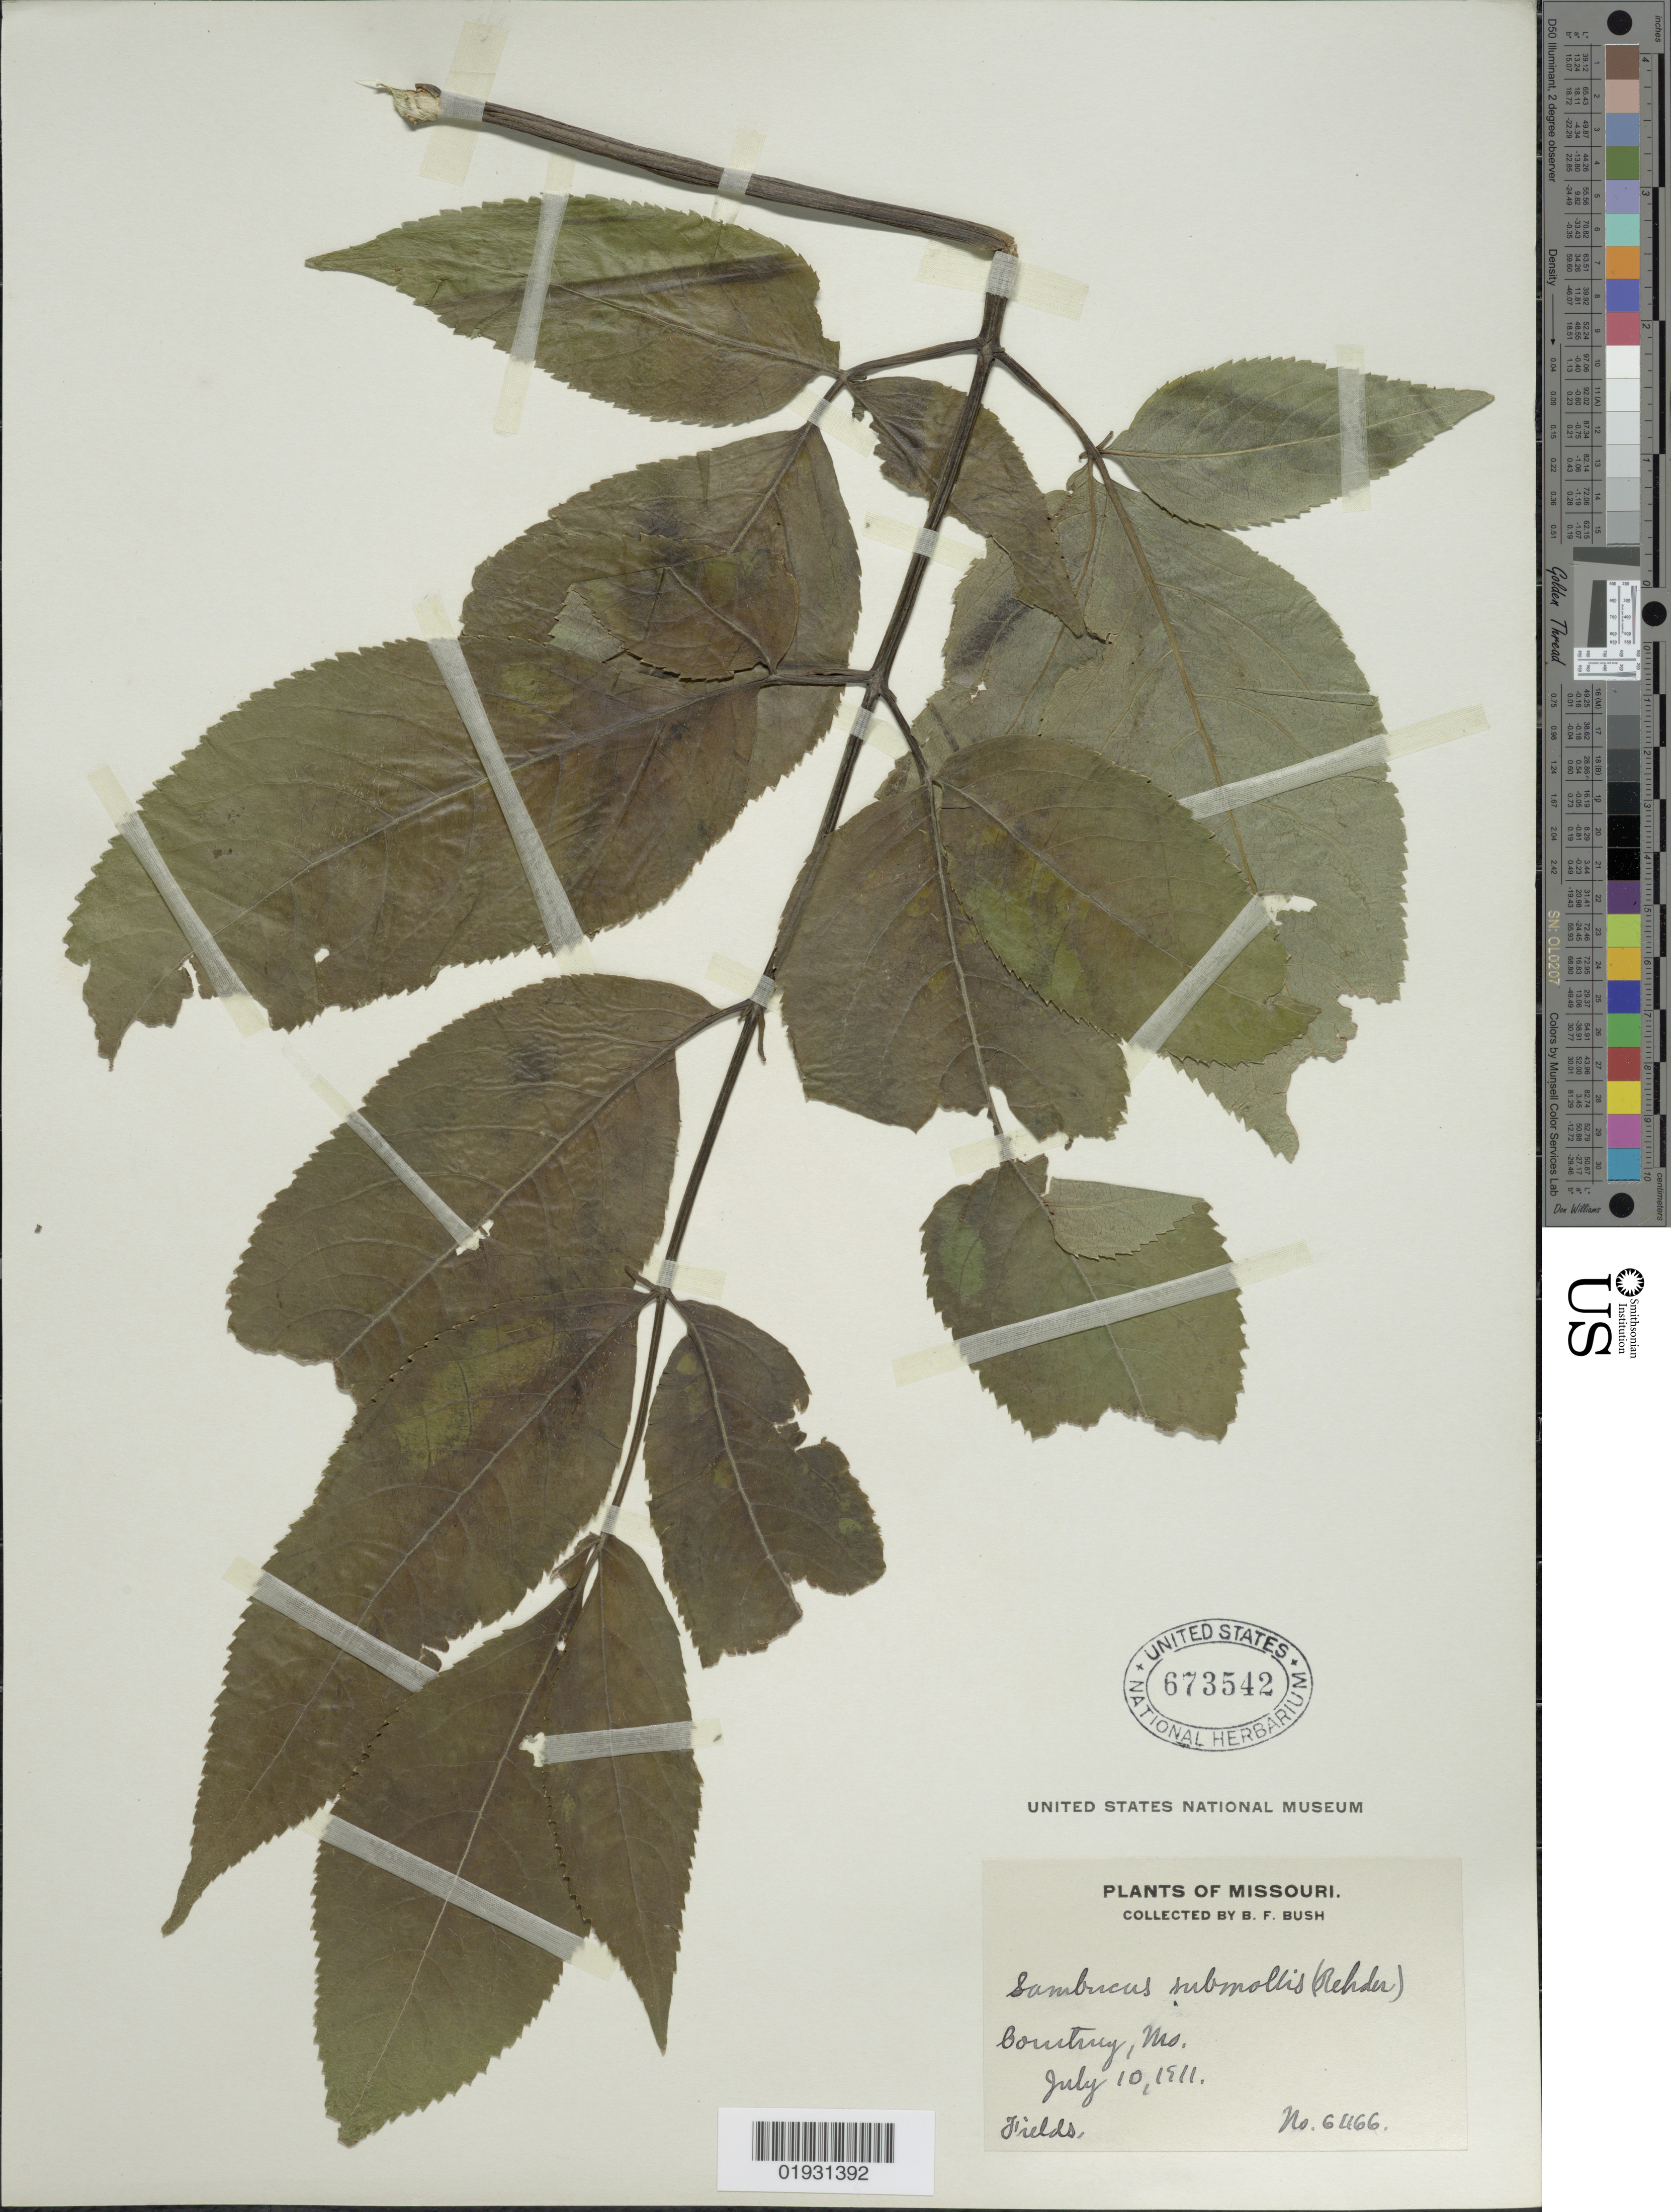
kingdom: Plantae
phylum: Tracheophyta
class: Magnoliopsida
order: Dipsacales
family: Viburnaceae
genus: Sambucus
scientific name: Sambucus canadensis var. submollis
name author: Rehder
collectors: B. F. Bush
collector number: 6466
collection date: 1911-07-10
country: United States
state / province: Missouri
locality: Courtney, Mo.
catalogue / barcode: US 673542